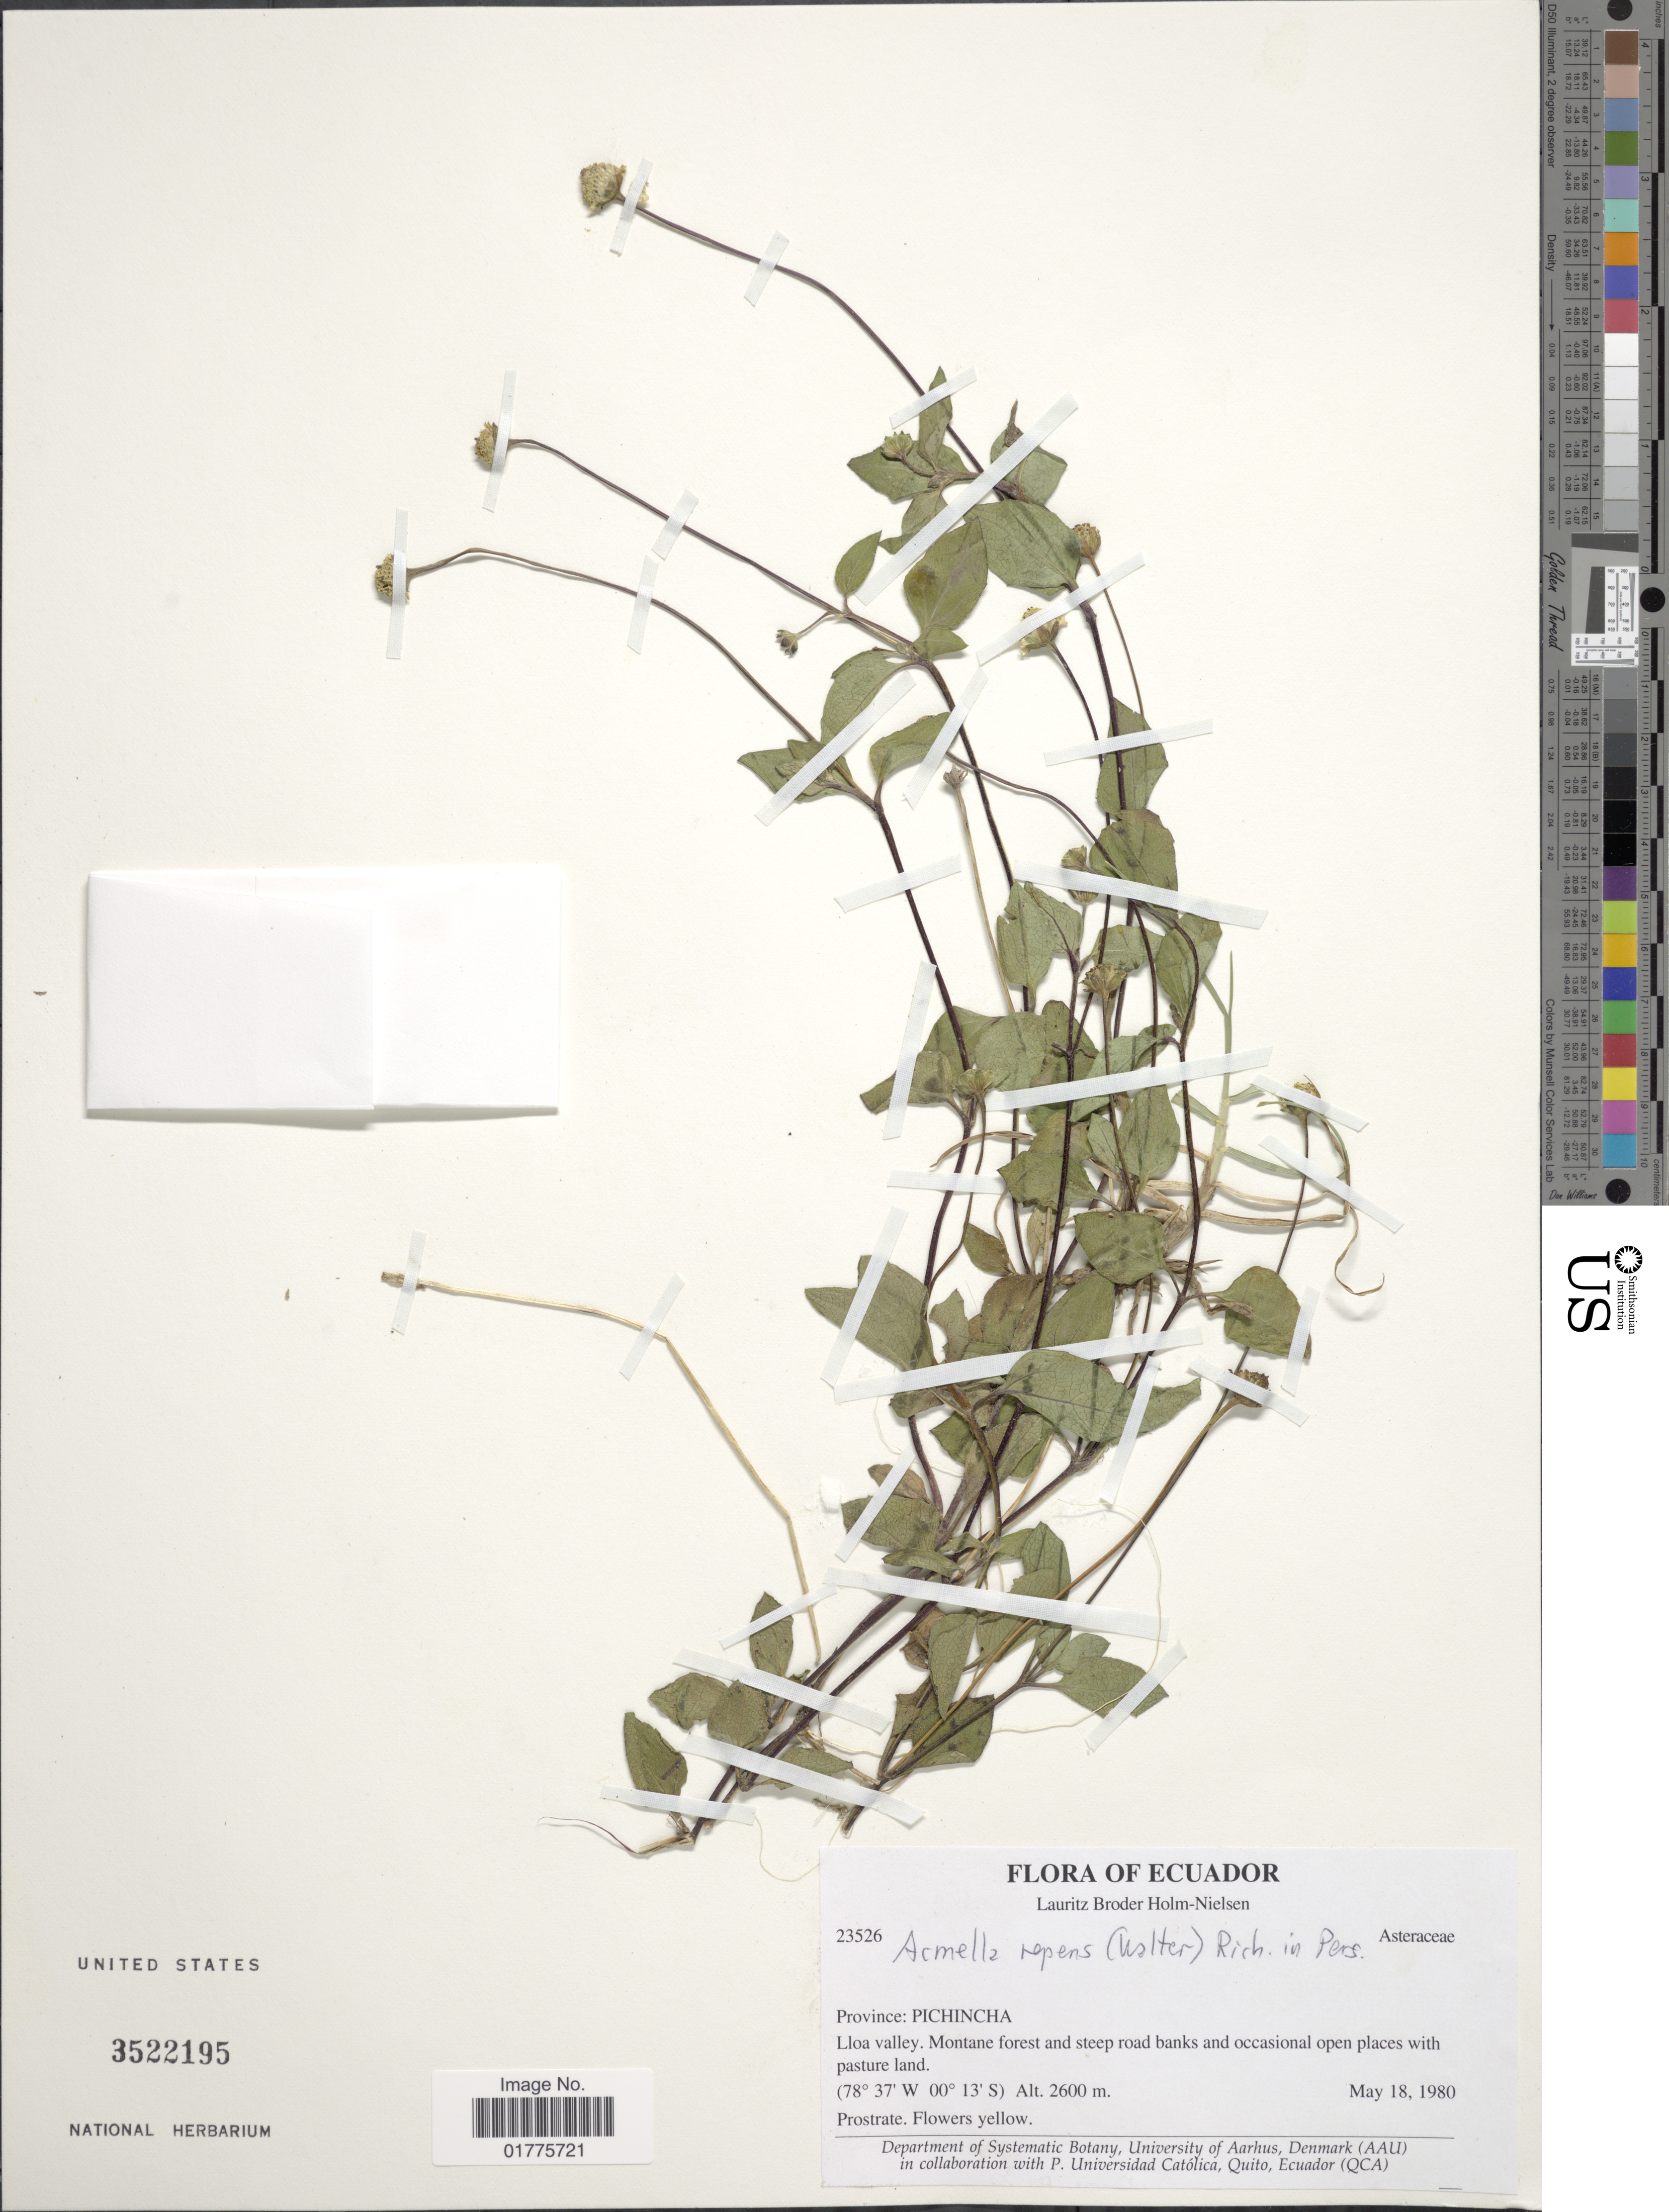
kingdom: Plantae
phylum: Tracheophyta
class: Magnoliopsida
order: Asterales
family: Asteraceae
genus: Acmella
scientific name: Acmella repens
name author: (Walter) Rich.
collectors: L. B. Holm-Nielsen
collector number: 23526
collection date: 1980-05-18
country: Ecuador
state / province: Pichincha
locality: Lloa valley, montane forest and steep road banks and occasional open places with pasture land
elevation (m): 2600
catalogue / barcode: US 3522195